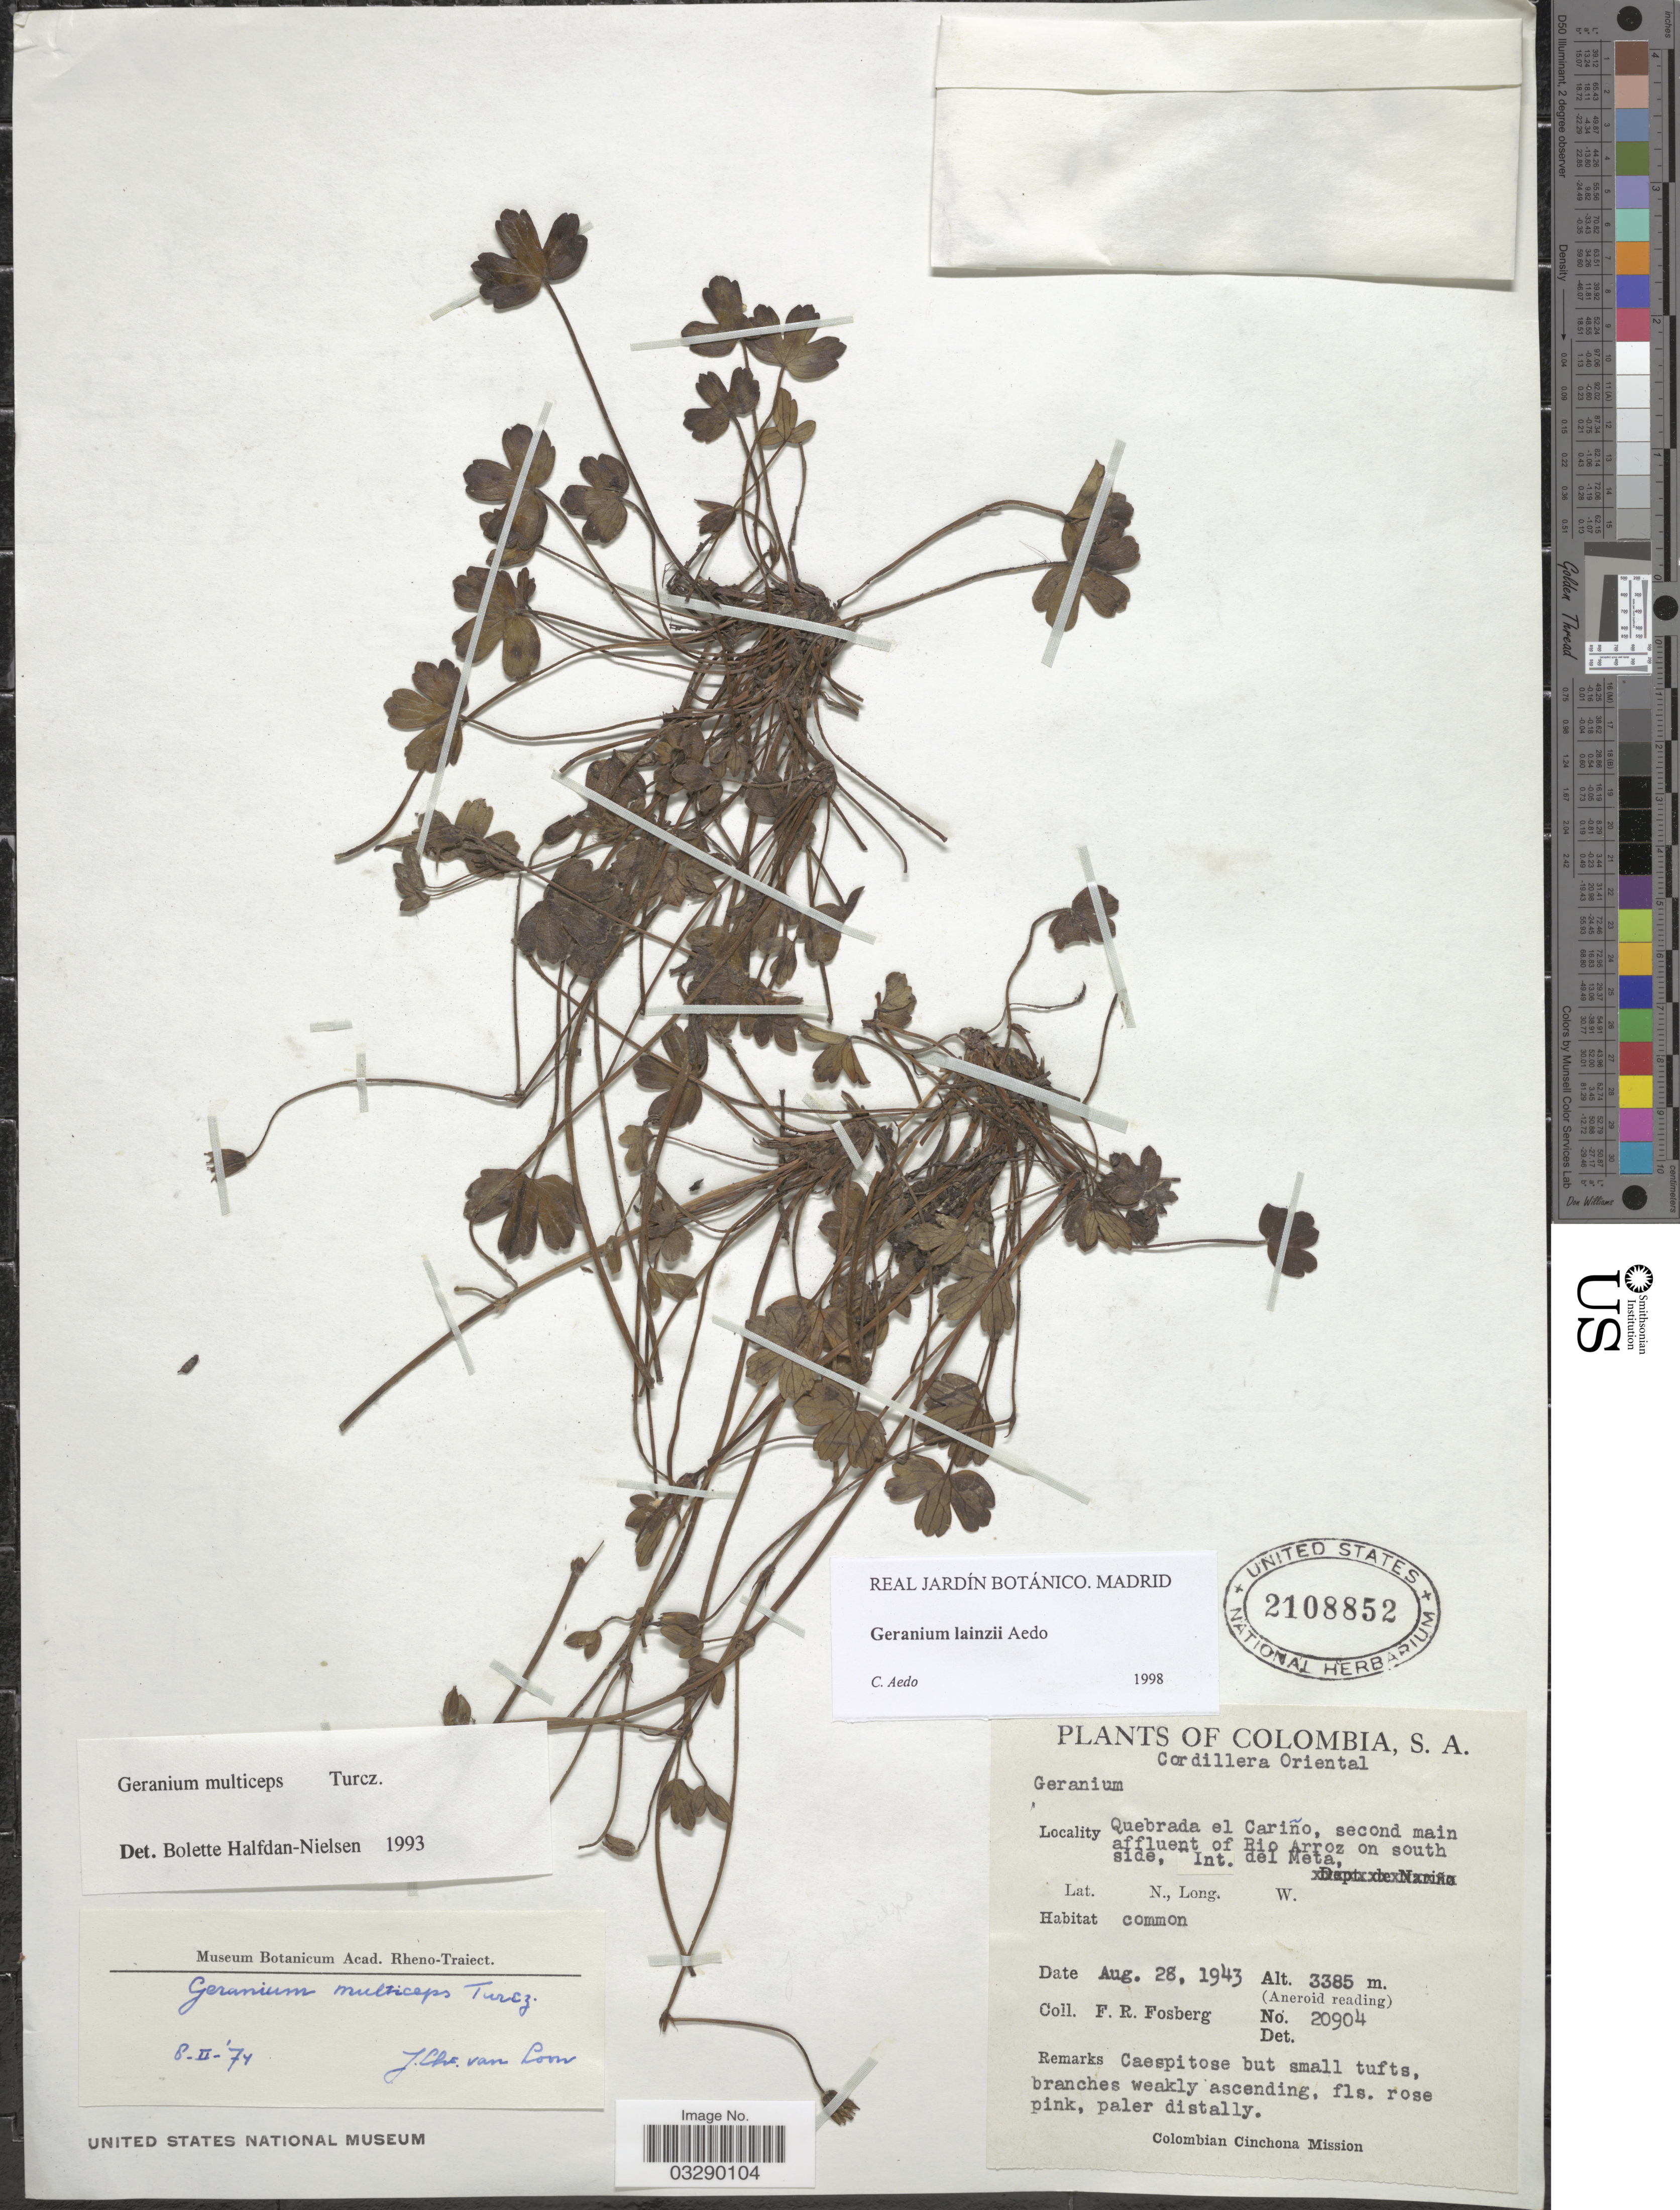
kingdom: Plantae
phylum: Tracheophyta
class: Magnoliopsida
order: Geraniales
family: Geraniaceae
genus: Geranium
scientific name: Geranium lainzii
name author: Aedo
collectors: F. R. Fosberg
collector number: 20904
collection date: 1943-08-28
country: Colombia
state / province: Meta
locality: Cordillera Oriental. Quebrada el Cariño, second main affluent of Rio Arroz on south side, Int. del Meta.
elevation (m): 3385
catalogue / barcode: US 2108852